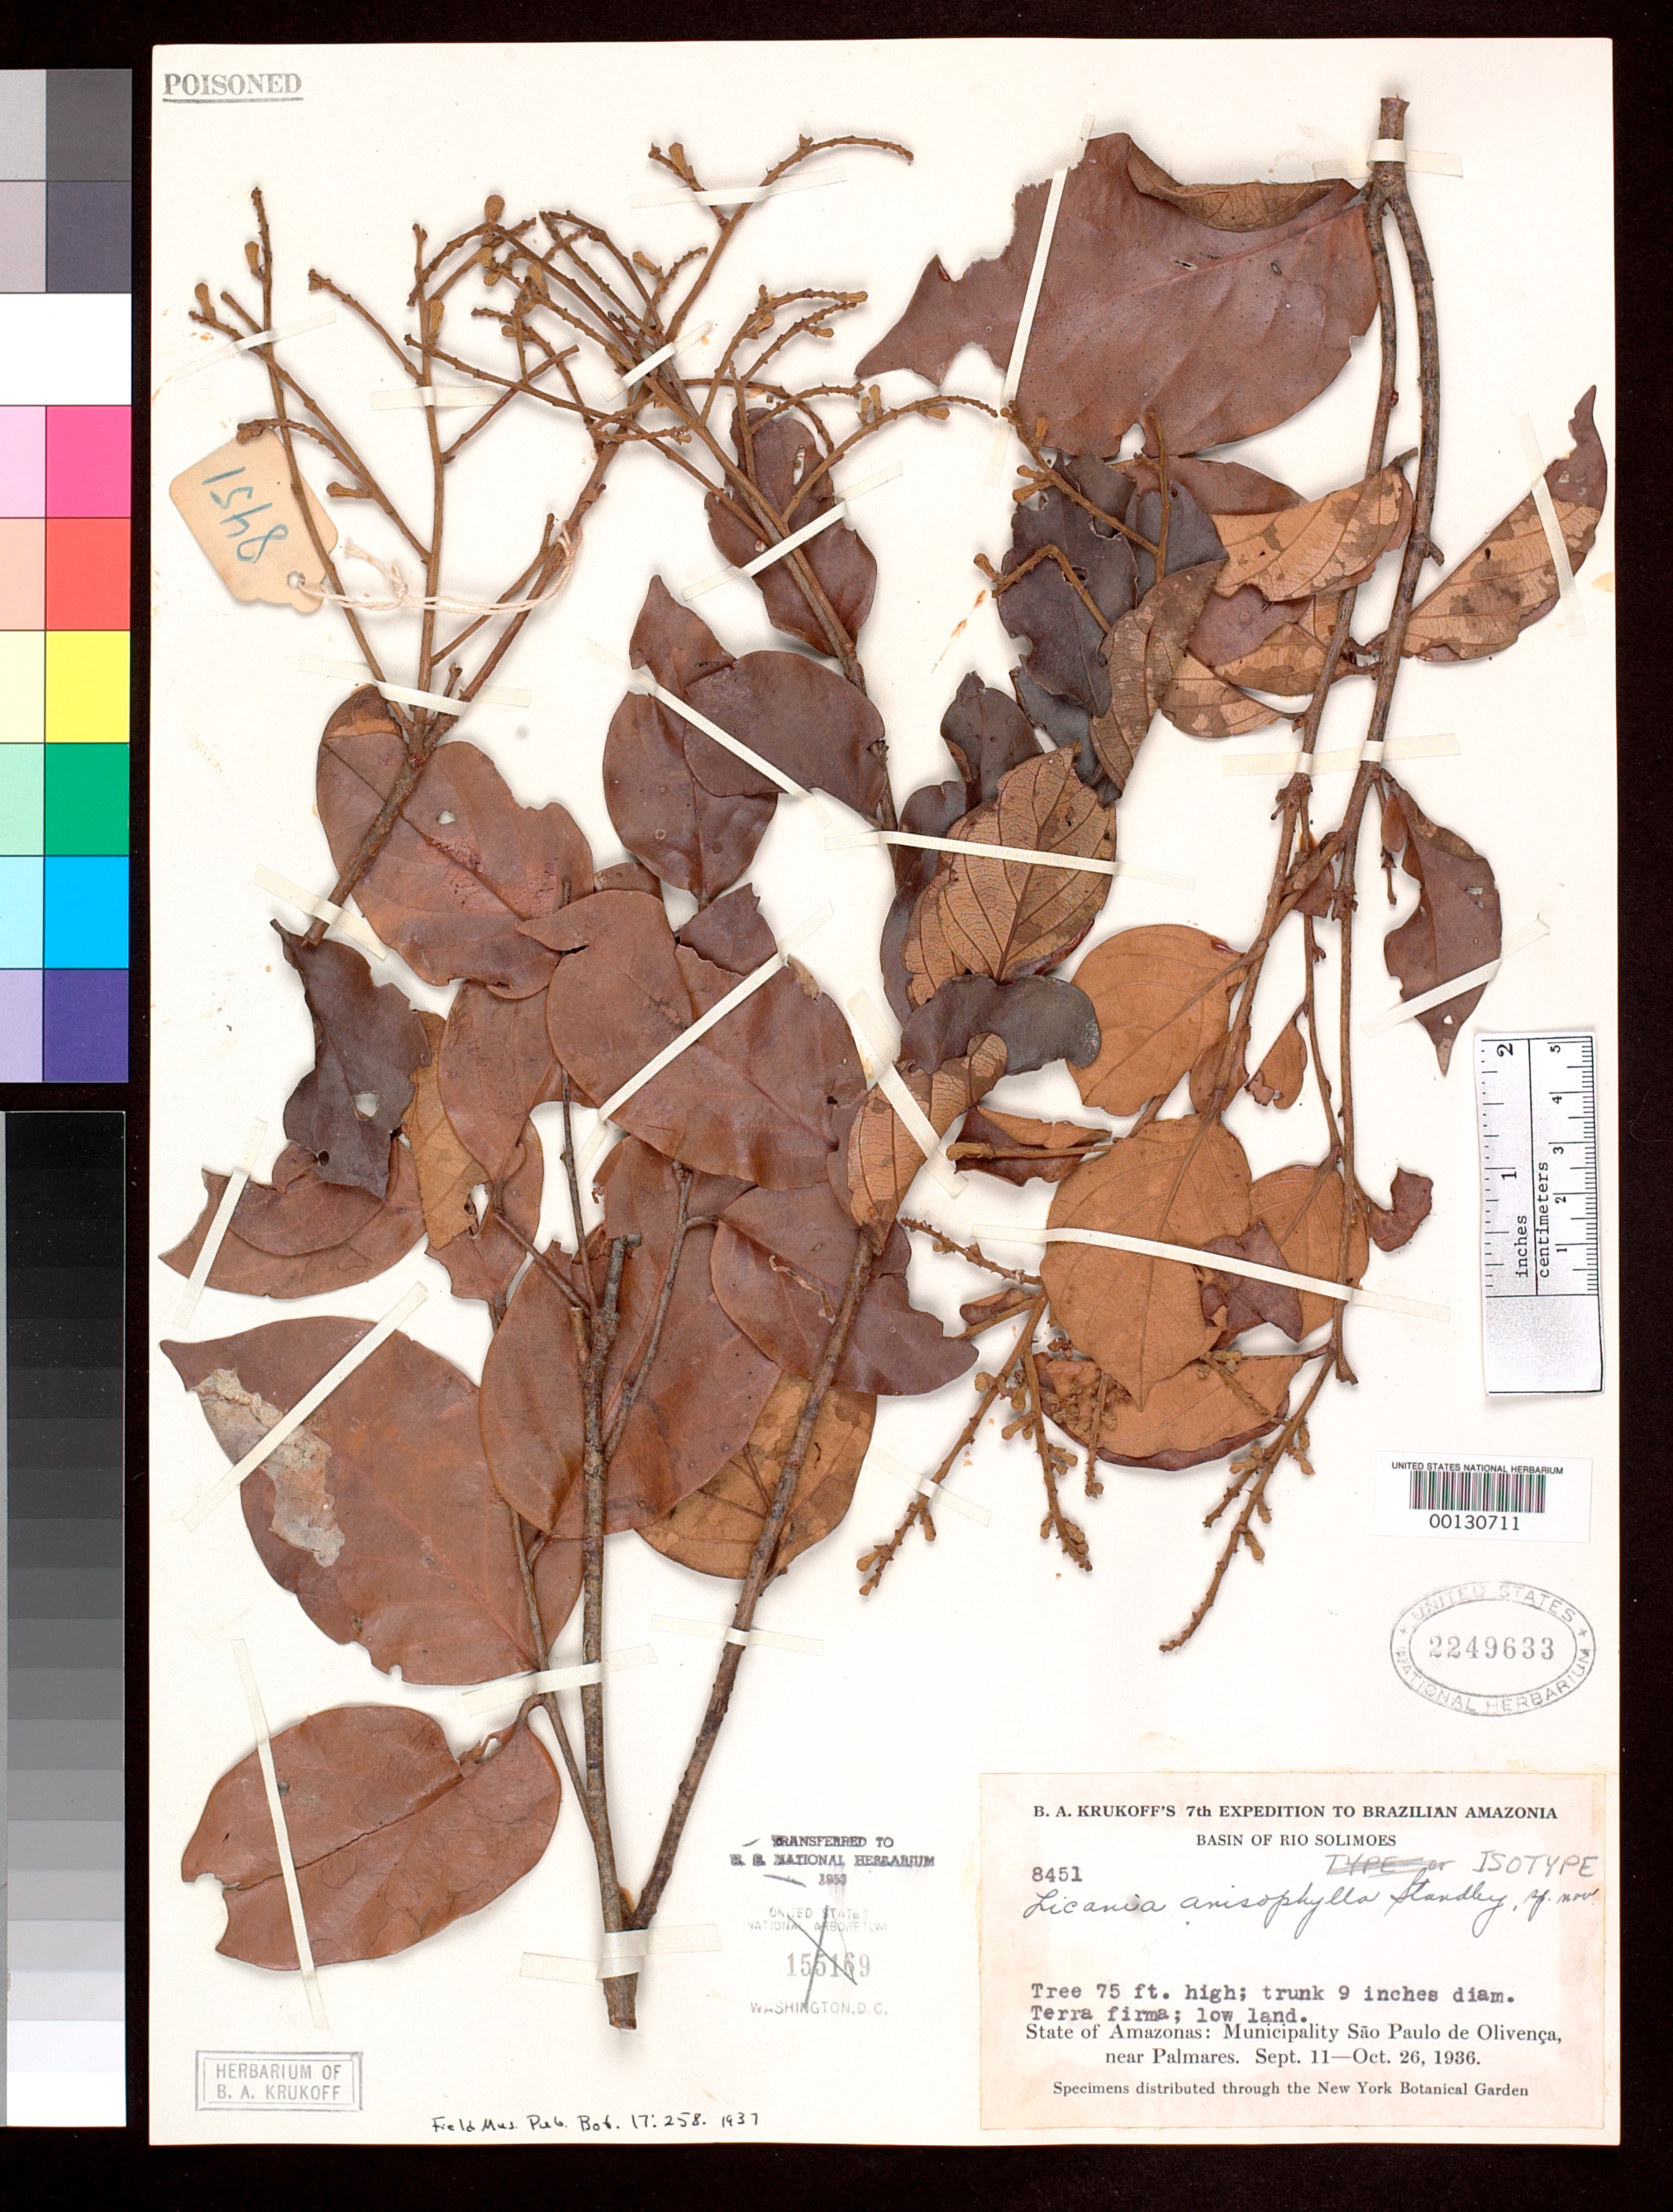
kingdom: Plantae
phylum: Tracheophyta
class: Magnoliopsida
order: Malpighiales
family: Chrysobalanaceae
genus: Licania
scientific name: Licania anisophylla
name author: Standl.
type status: Isotype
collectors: B. A. Krukoff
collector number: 8451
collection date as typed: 26 Oct 1936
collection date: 1936-10-26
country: Brazil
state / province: Amazonas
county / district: São Paulo de Olivença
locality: Near Palmares.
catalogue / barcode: US 2249633